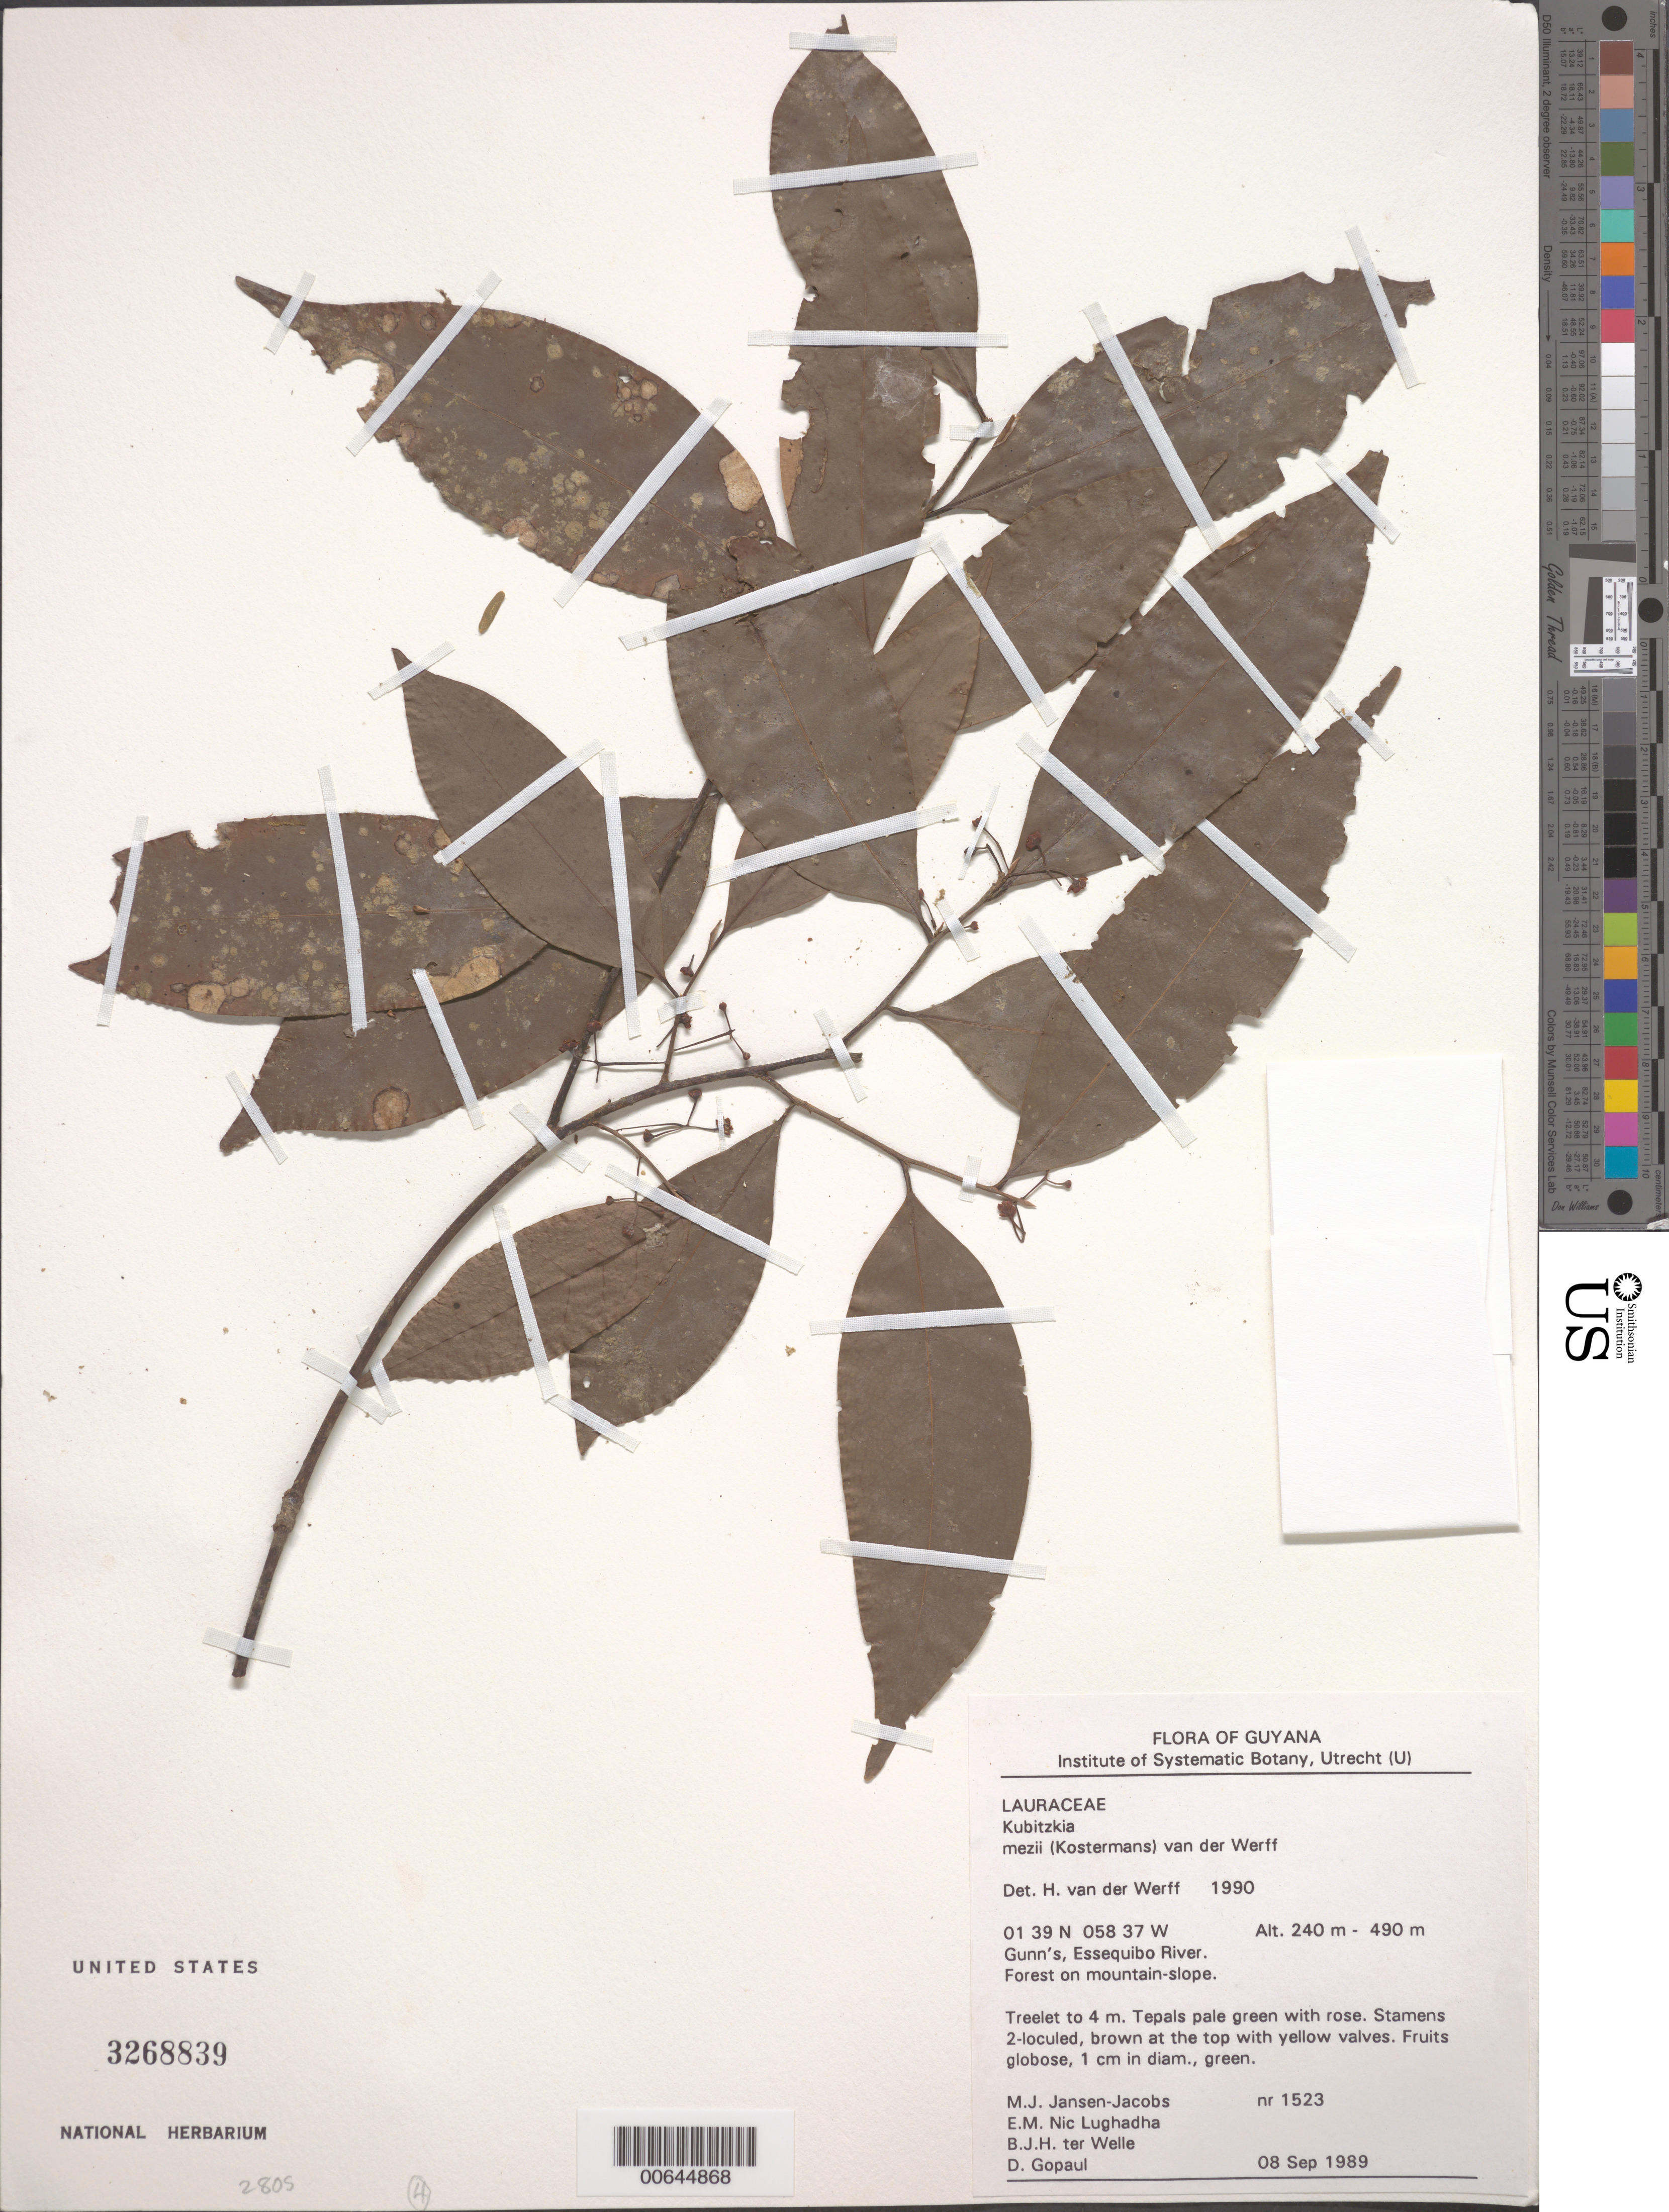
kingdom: Plantae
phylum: Tracheophyta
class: Magnoliopsida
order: Laurales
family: Lauraceae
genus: Kubitzkia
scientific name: Kubitzkia macrantha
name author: (Kosterm.) van der Werff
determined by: van der Werff, H., (MO), Missouri Botanical Garden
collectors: M. J. Jansen-Jacobs, E. Nic Lughadha, B. Welle & D. Gopaul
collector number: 1523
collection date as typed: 8-Sep-89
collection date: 1989-09-08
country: Guyana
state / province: U. Takutu-U. Essequibo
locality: Gunn's, Essequibo River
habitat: Forest on mountain slopes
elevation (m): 240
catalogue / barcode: US 3268839